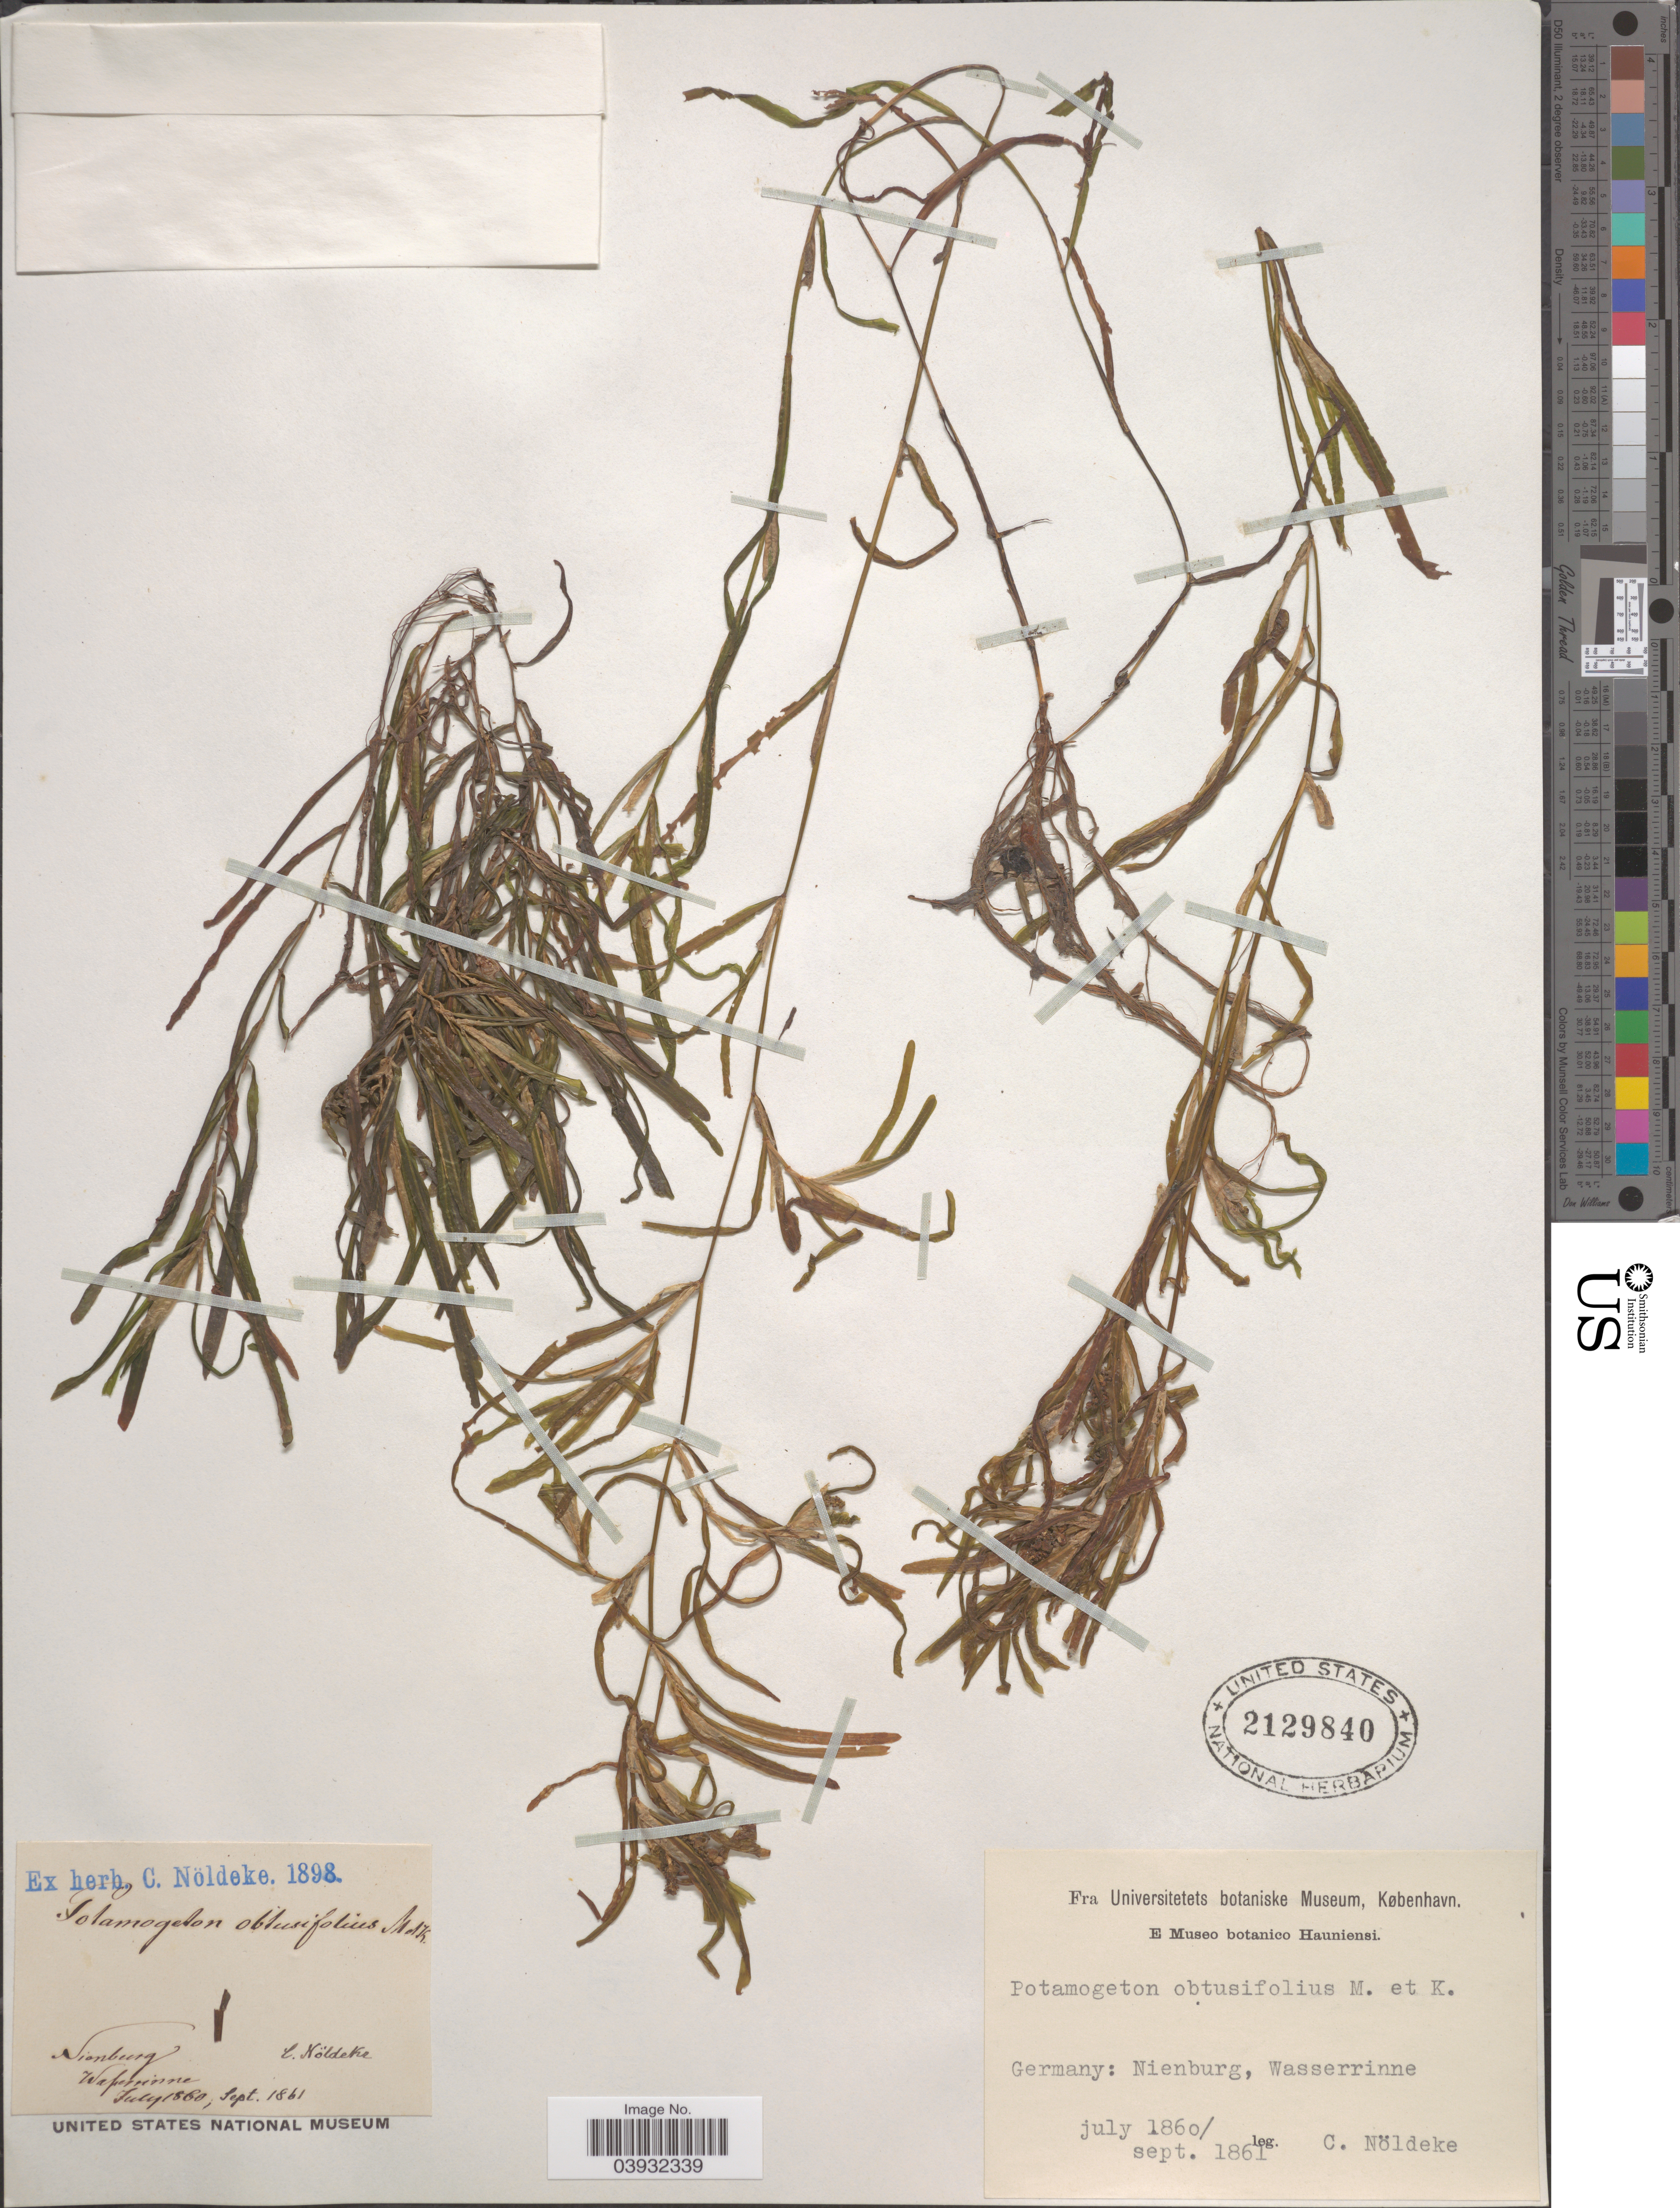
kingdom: Plantae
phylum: Tracheophyta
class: Liliopsida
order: Alismatales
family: Potamogetonaceae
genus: Potamogeton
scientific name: Potamogeton obtusifolius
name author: Mert. & W.D.J. Koch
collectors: C. Noldeke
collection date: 1860-07/1861-09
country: Germany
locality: Nienburg, Wasserrinne.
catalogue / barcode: US 2129840